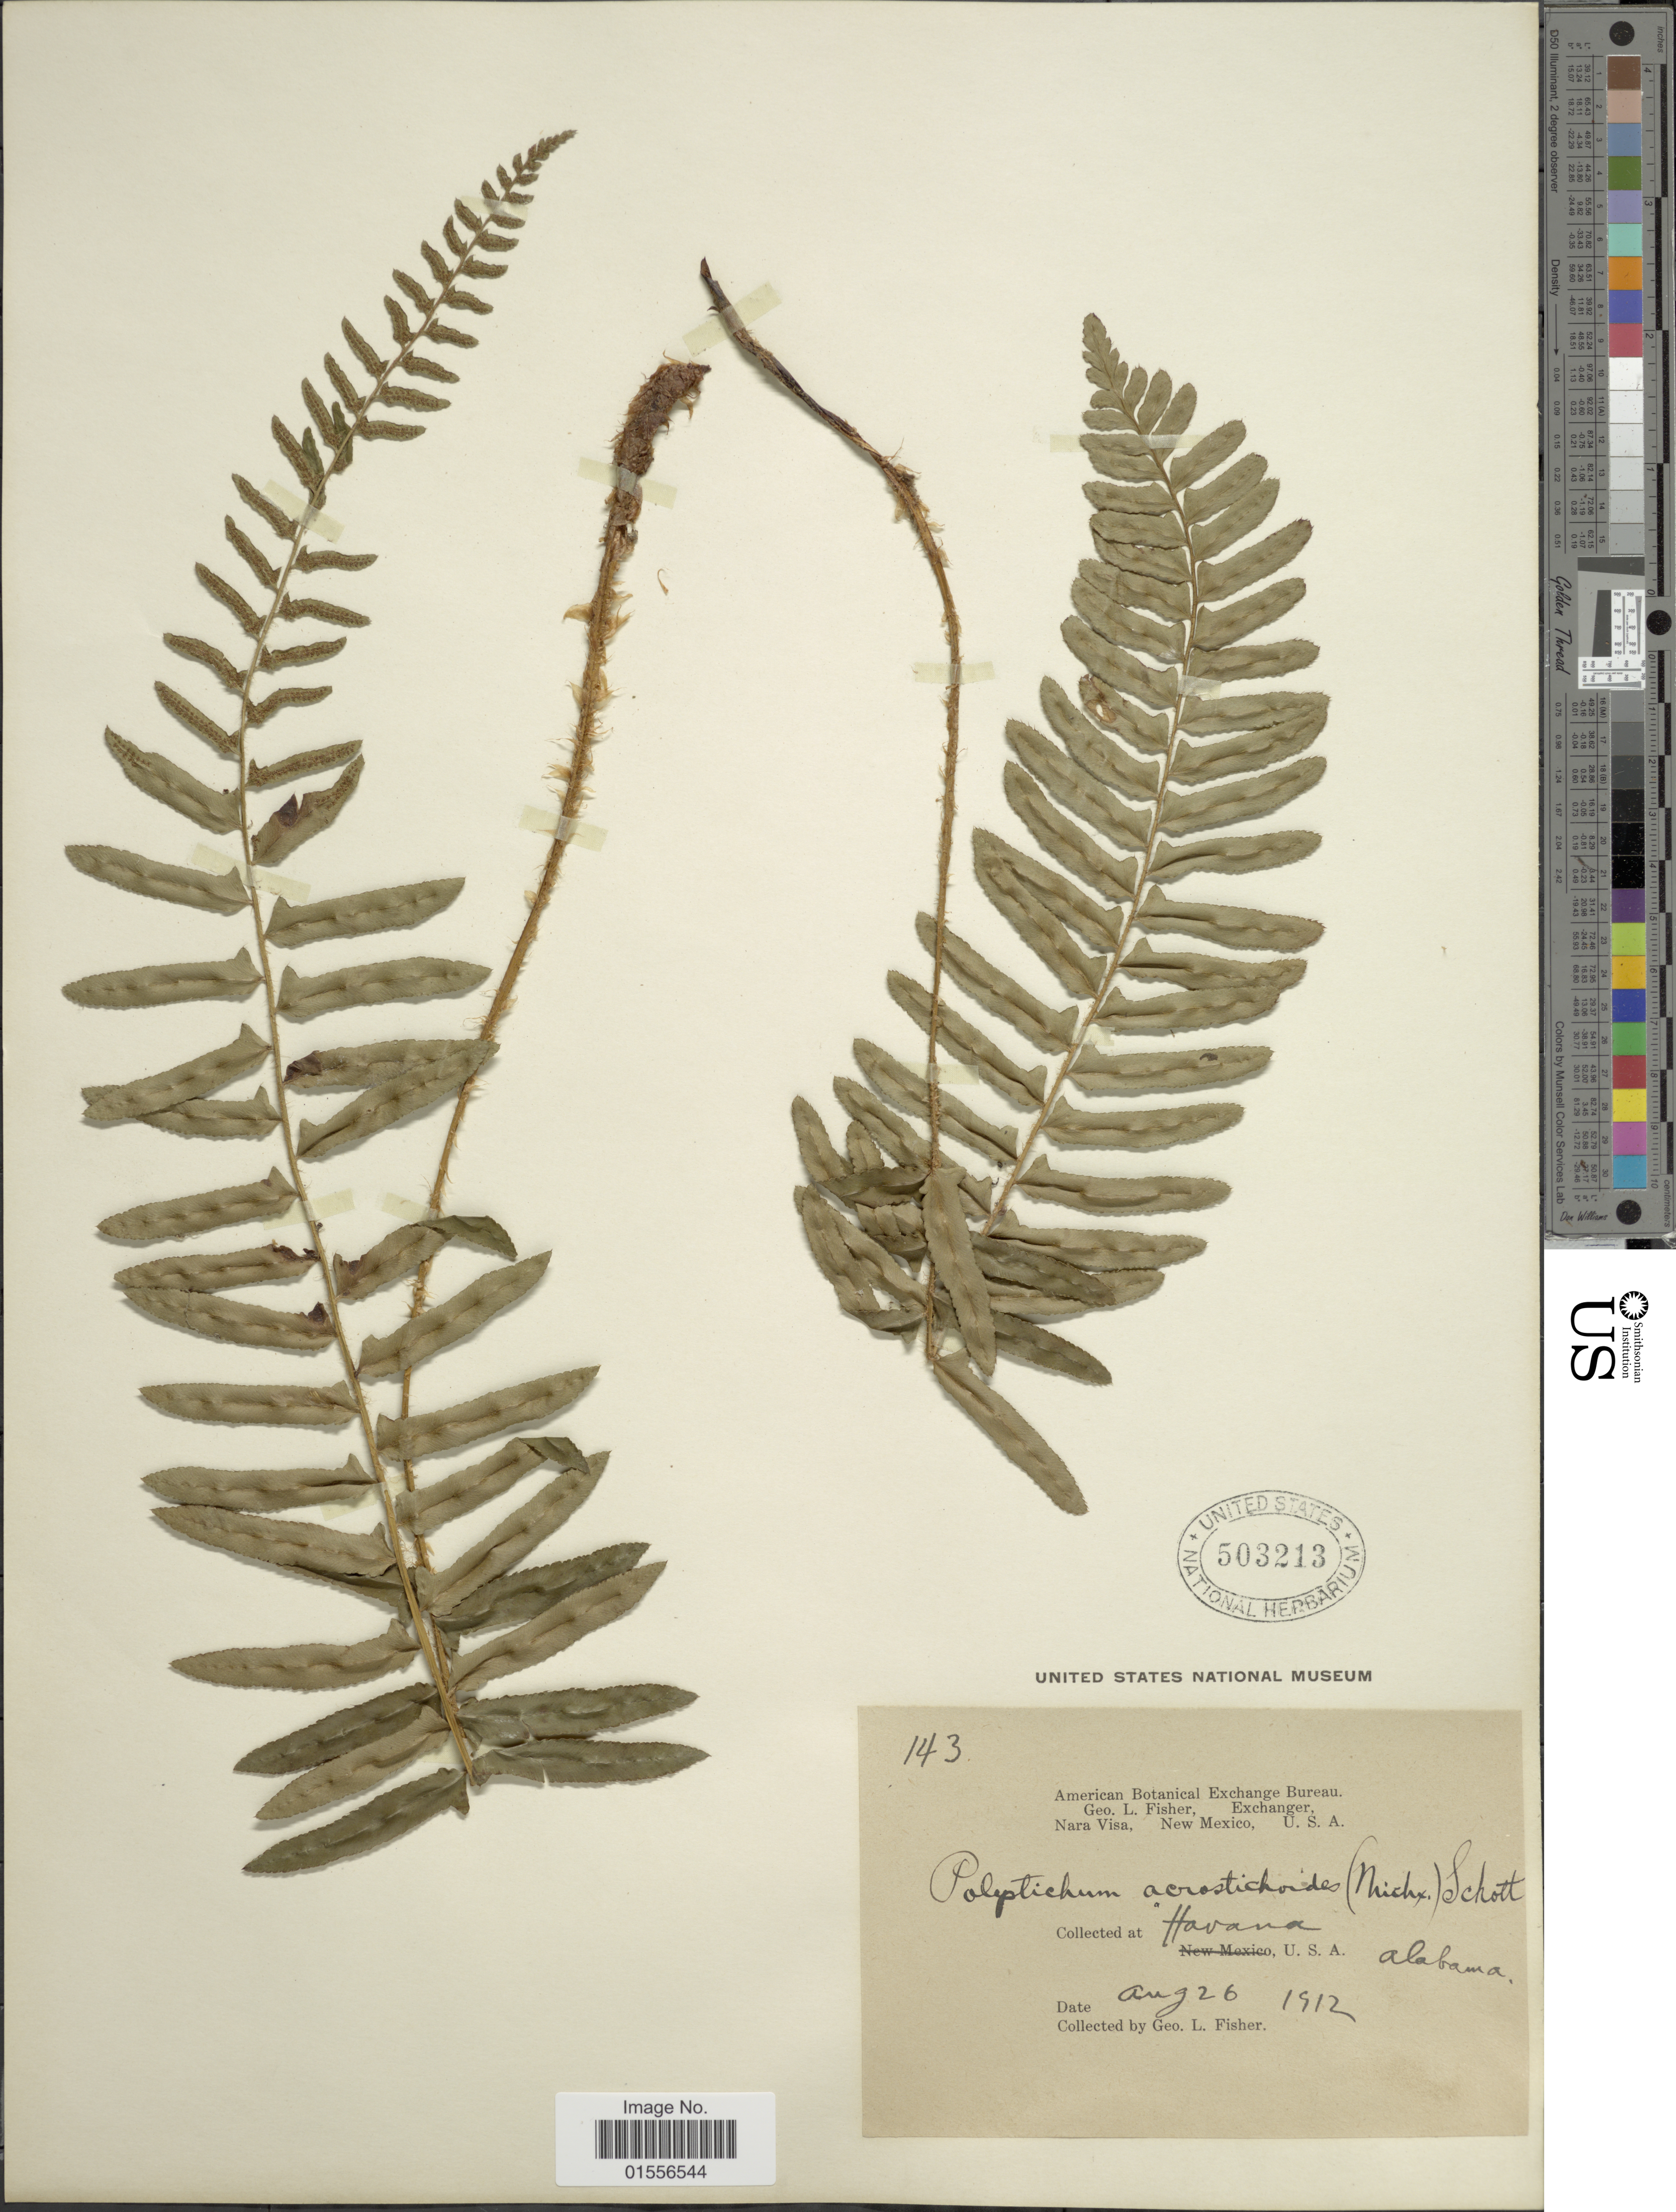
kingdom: Plantae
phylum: Tracheophyta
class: Polypodiopsida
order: Polypodiales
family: Dryopteridaceae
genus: Polystichum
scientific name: Polystichum acrostichoides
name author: (Michx.) Schott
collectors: G. L. Fisher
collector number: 143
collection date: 1912-08-26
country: United States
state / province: Alabama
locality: Havana.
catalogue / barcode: US 503213